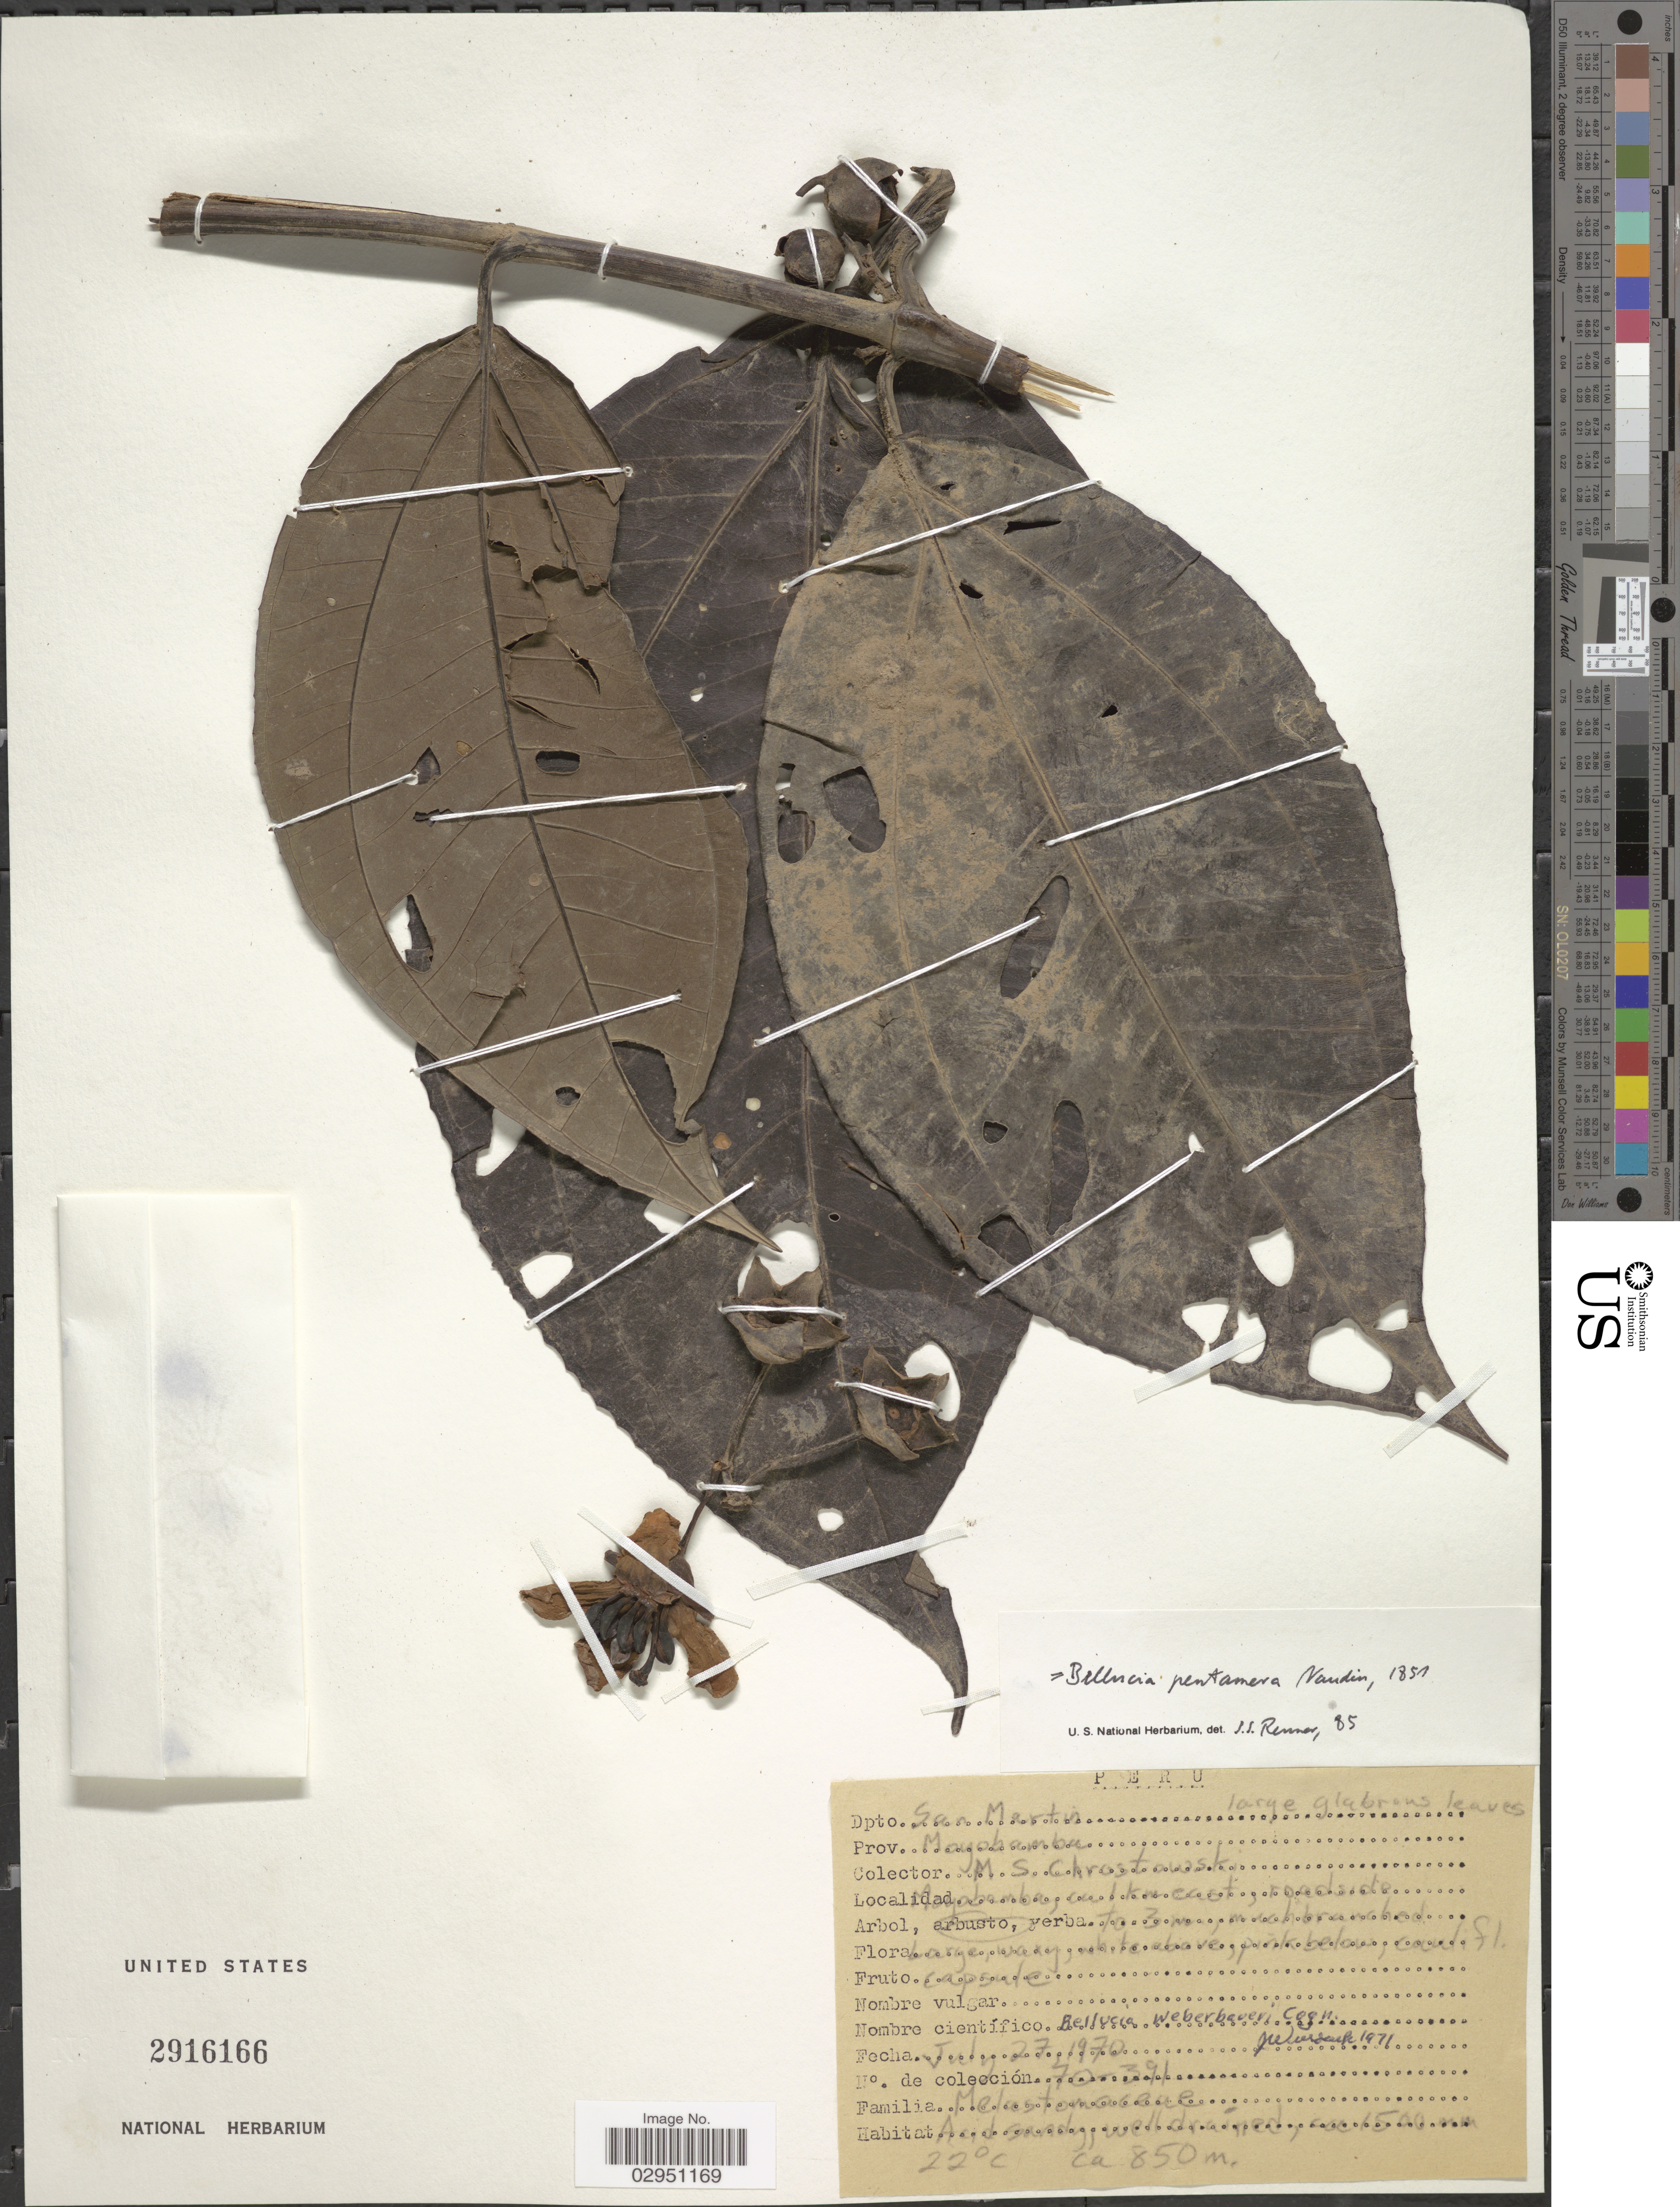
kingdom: Plantae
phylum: Tracheophyta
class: Magnoliopsida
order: Myrtales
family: Melastomataceae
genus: Bellucia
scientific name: Bellucia pentamera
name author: Naudin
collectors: M. Chrostowski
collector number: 70-391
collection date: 1970-07-27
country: Peru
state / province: San Martín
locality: Dpto. San Martin. Prov. Moyobamba. Moyobamba, ca 1 km east, roadside.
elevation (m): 850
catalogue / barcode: US 2916166